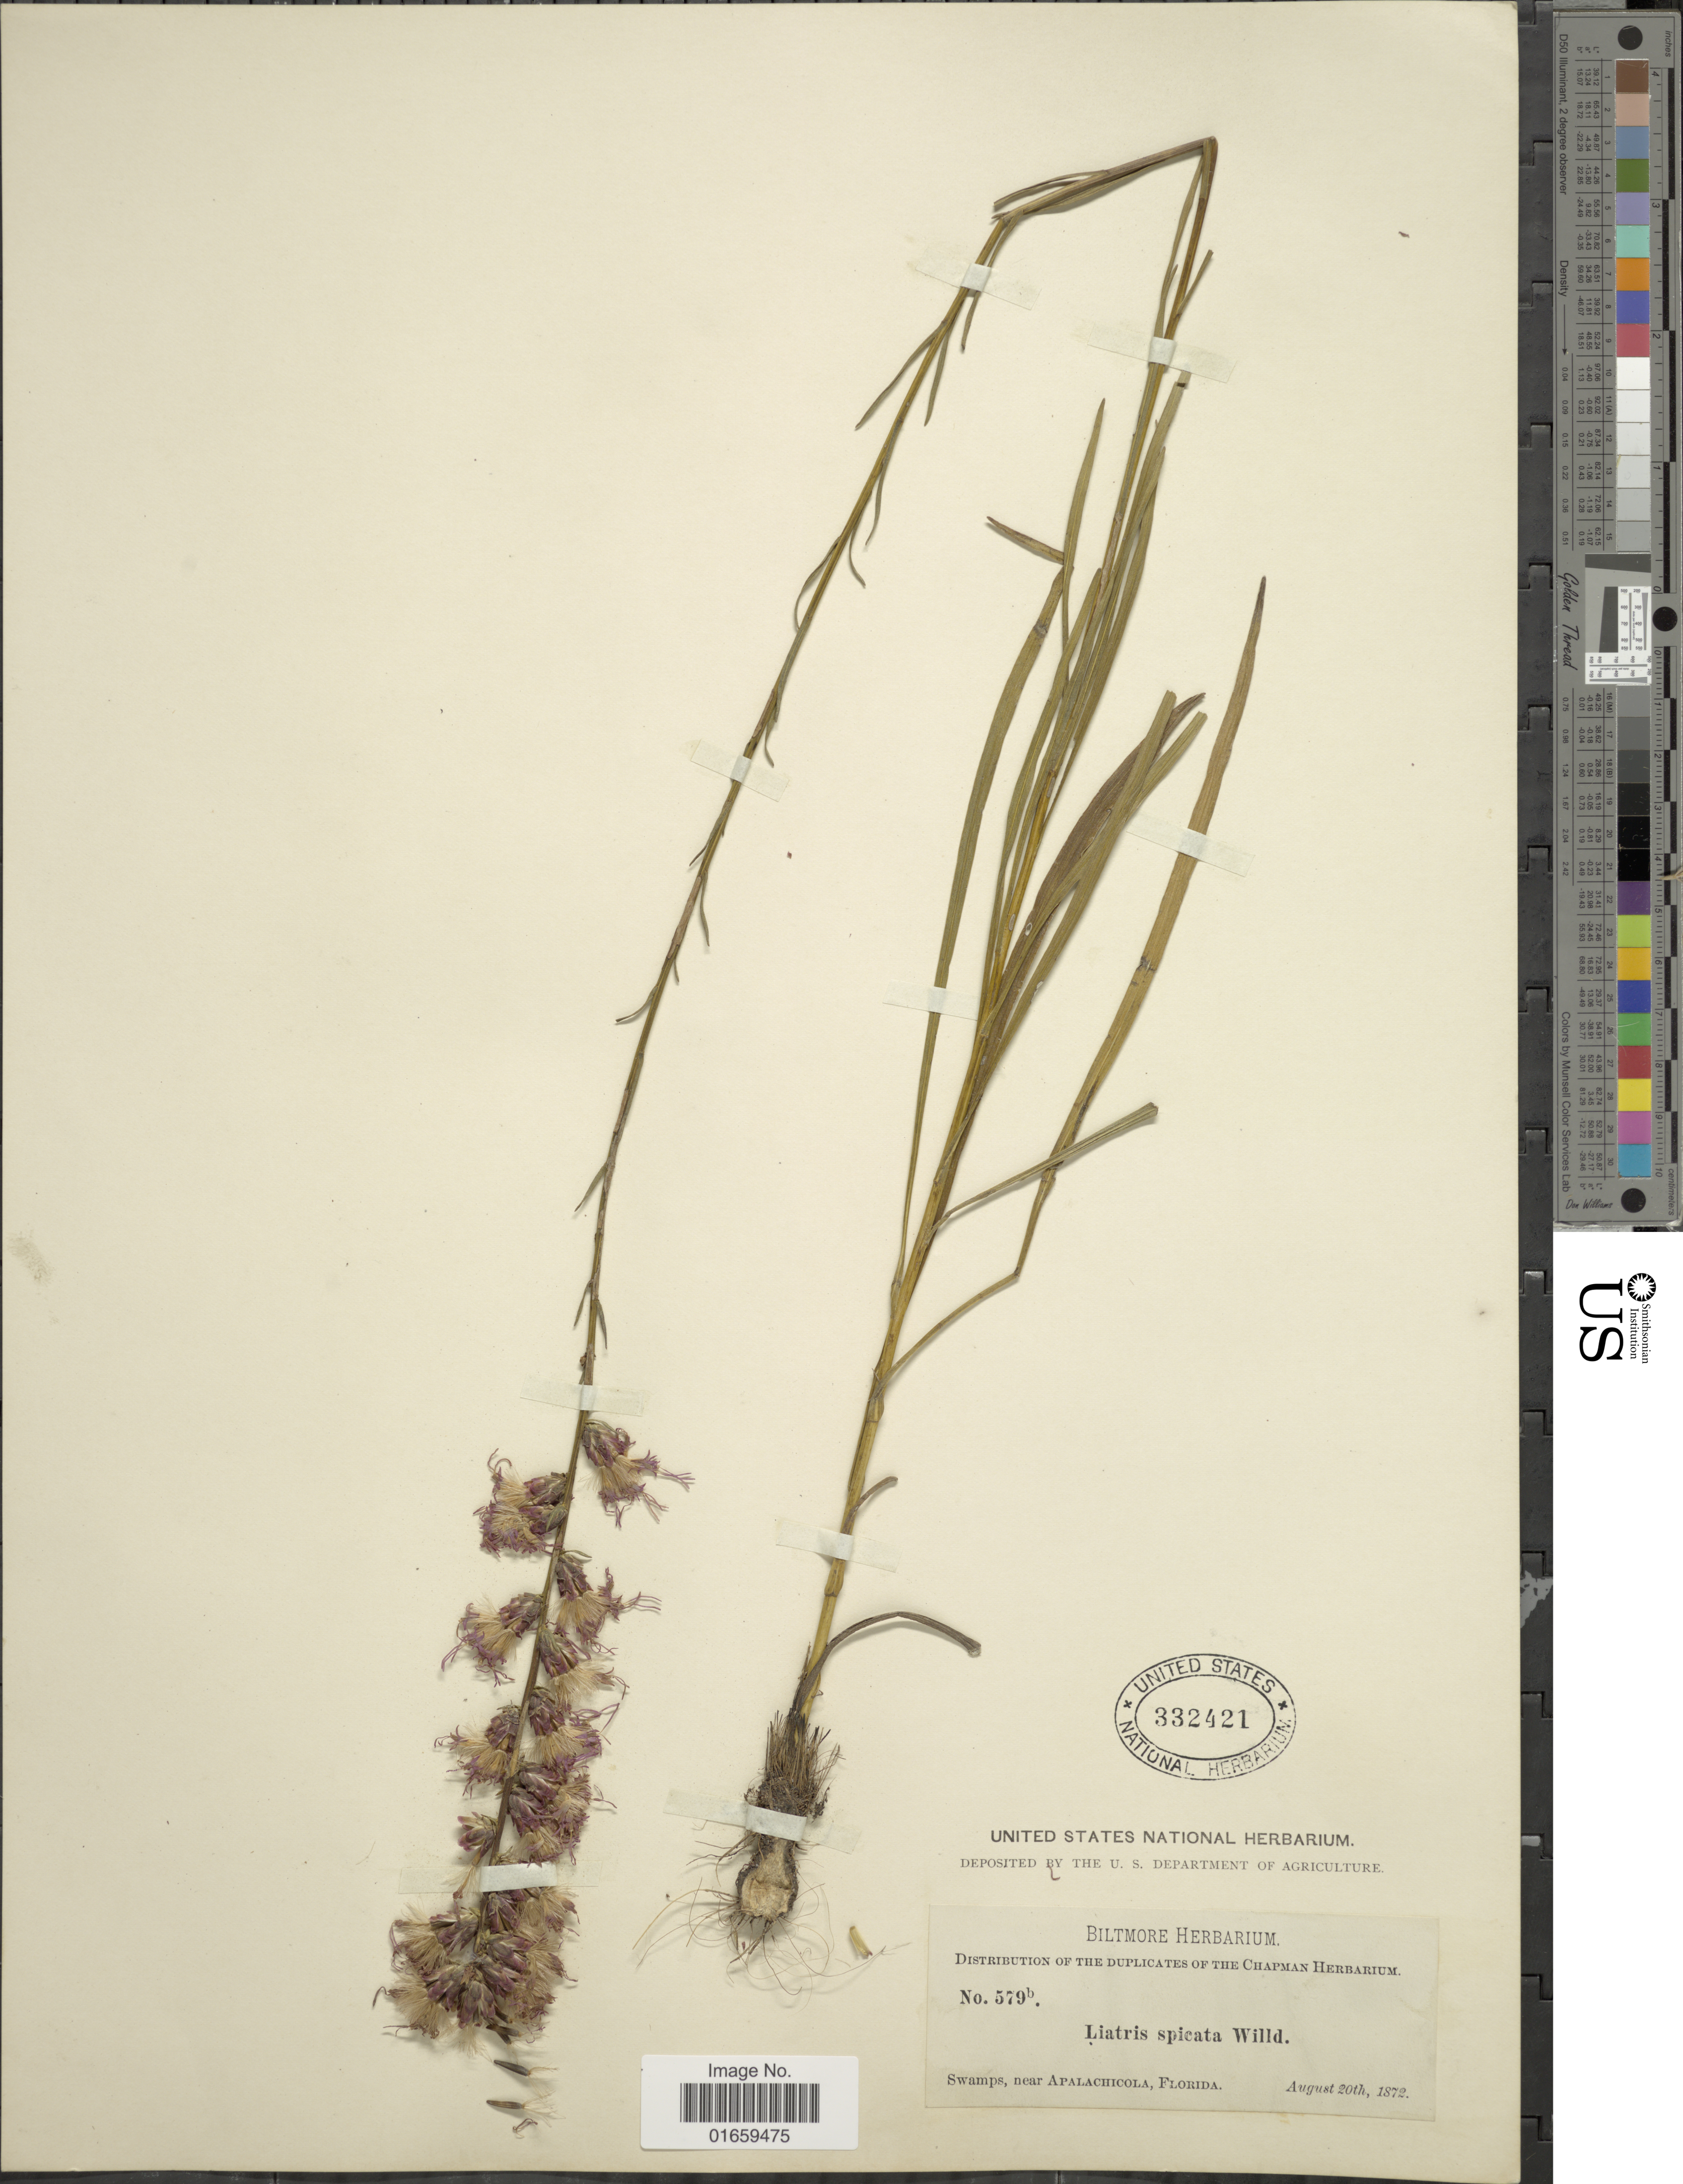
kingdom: Plantae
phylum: Tracheophyta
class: Magnoliopsida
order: Asterales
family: Asteraceae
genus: Liatris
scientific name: Liatris spicata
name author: (L.) Willd.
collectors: ex herb. Biltmore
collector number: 579b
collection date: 1872-08-20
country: United States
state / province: Florida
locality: Swamps, near Apalachicola, Florida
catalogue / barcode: US 332421